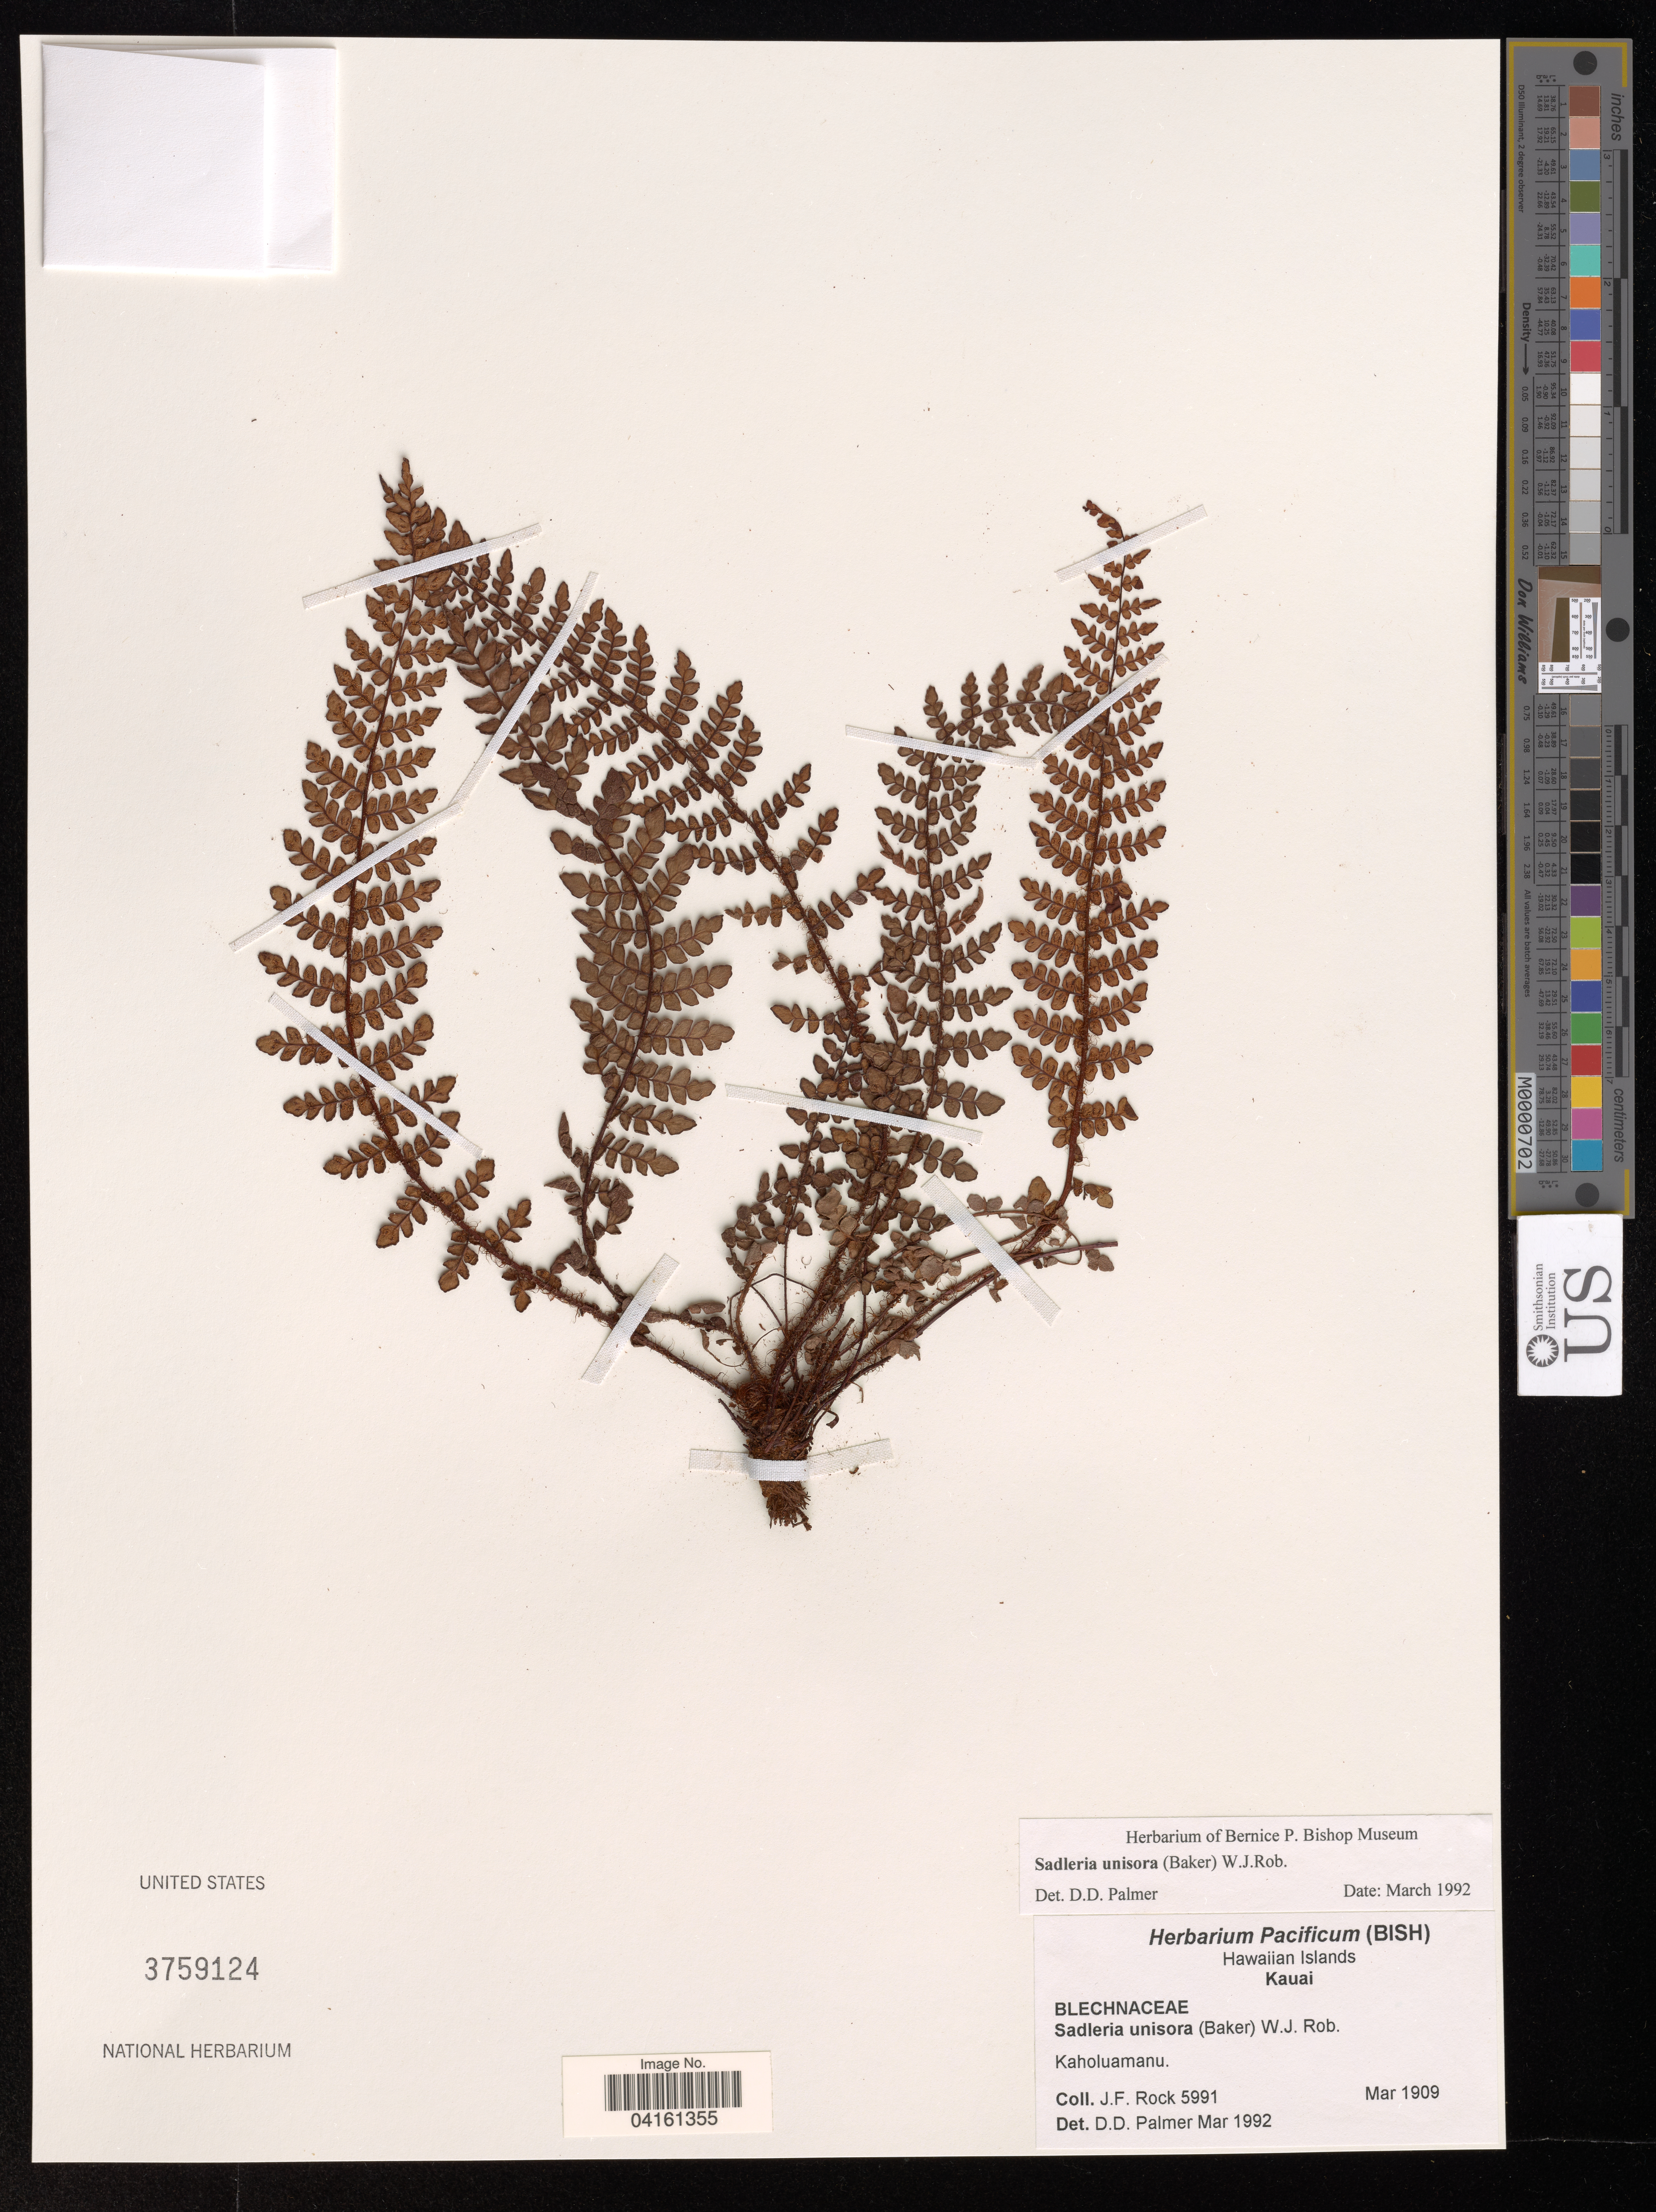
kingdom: Plantae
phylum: Tracheophyta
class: Polypodiopsida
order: Polypodiales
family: Blechnaceae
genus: Sadleria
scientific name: Sadleria unisora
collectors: J. Rock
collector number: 5991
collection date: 1909-03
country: United States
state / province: Hawaii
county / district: Kauai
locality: Kauai. Kaholuamanu.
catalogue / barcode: US 3759124